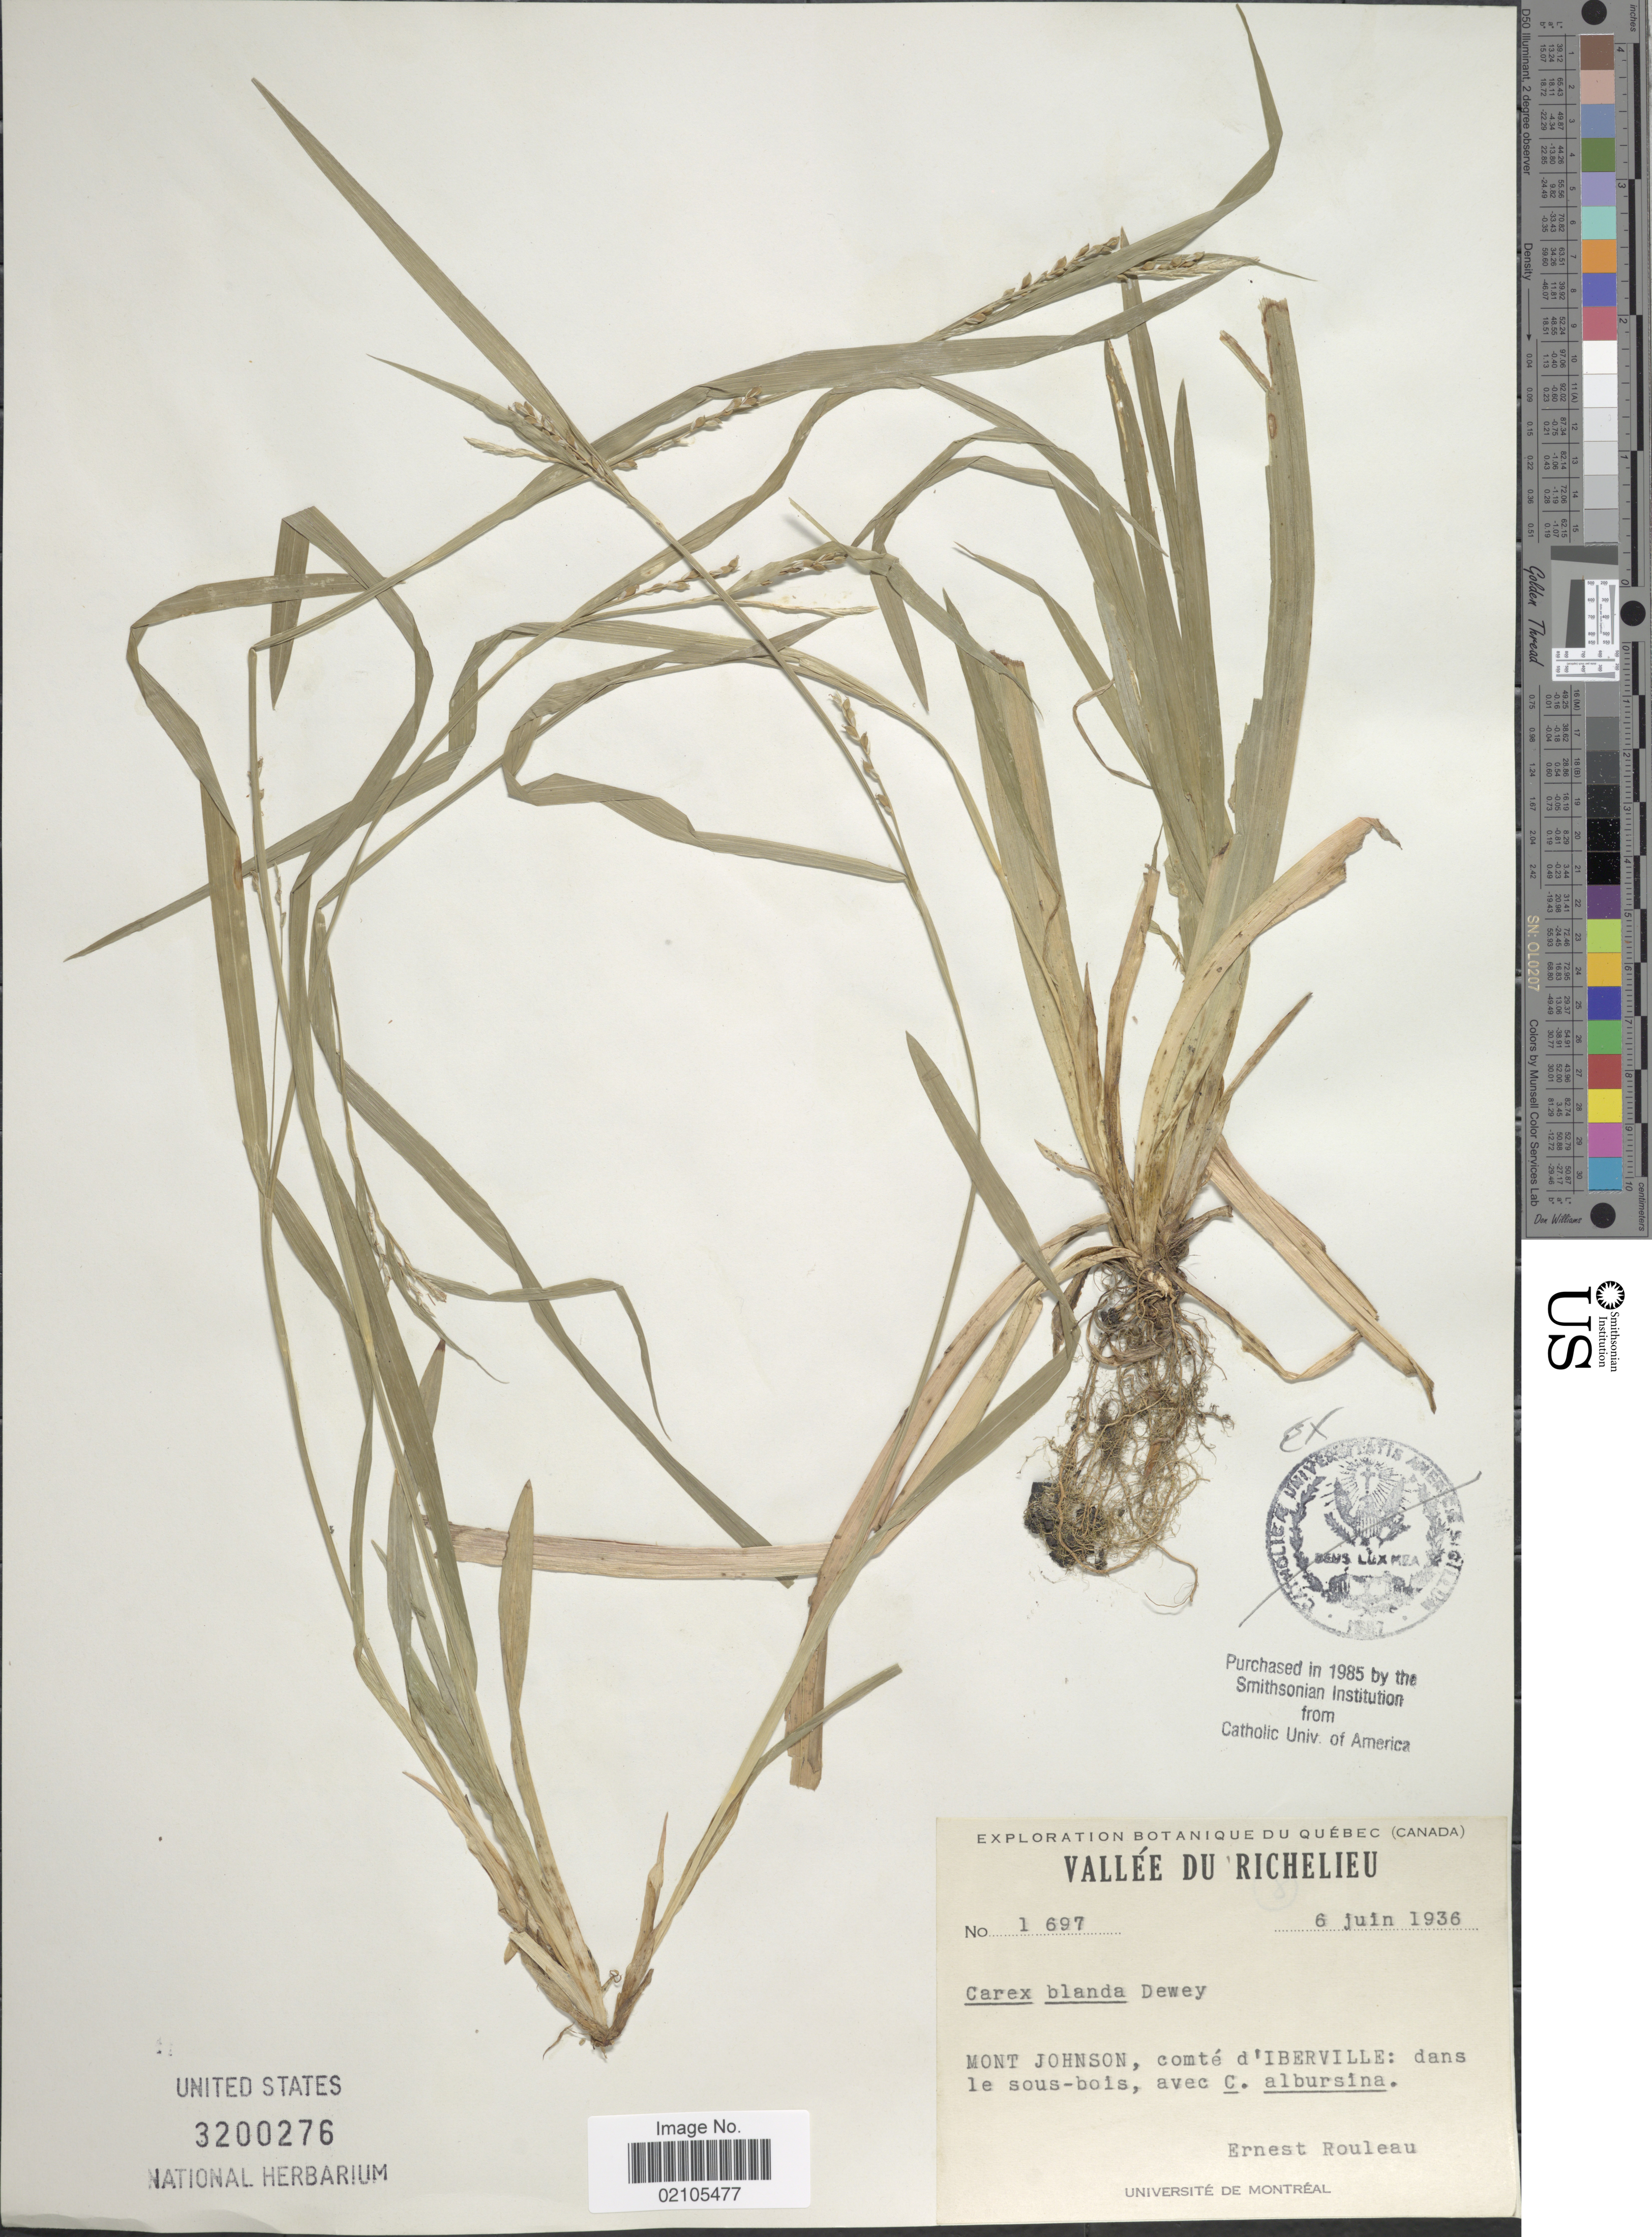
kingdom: Plantae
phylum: Tracheophyta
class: Liliopsida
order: Poales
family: Cyperaceae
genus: Carex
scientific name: Carex blanda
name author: Dewey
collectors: E. Rouleau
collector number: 1697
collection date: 1936-06-06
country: Canada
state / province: Quebec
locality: Vallee du Richelieu. Mont Johnson, comte d'Iberville: dans le sous-bois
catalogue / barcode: US 3200276